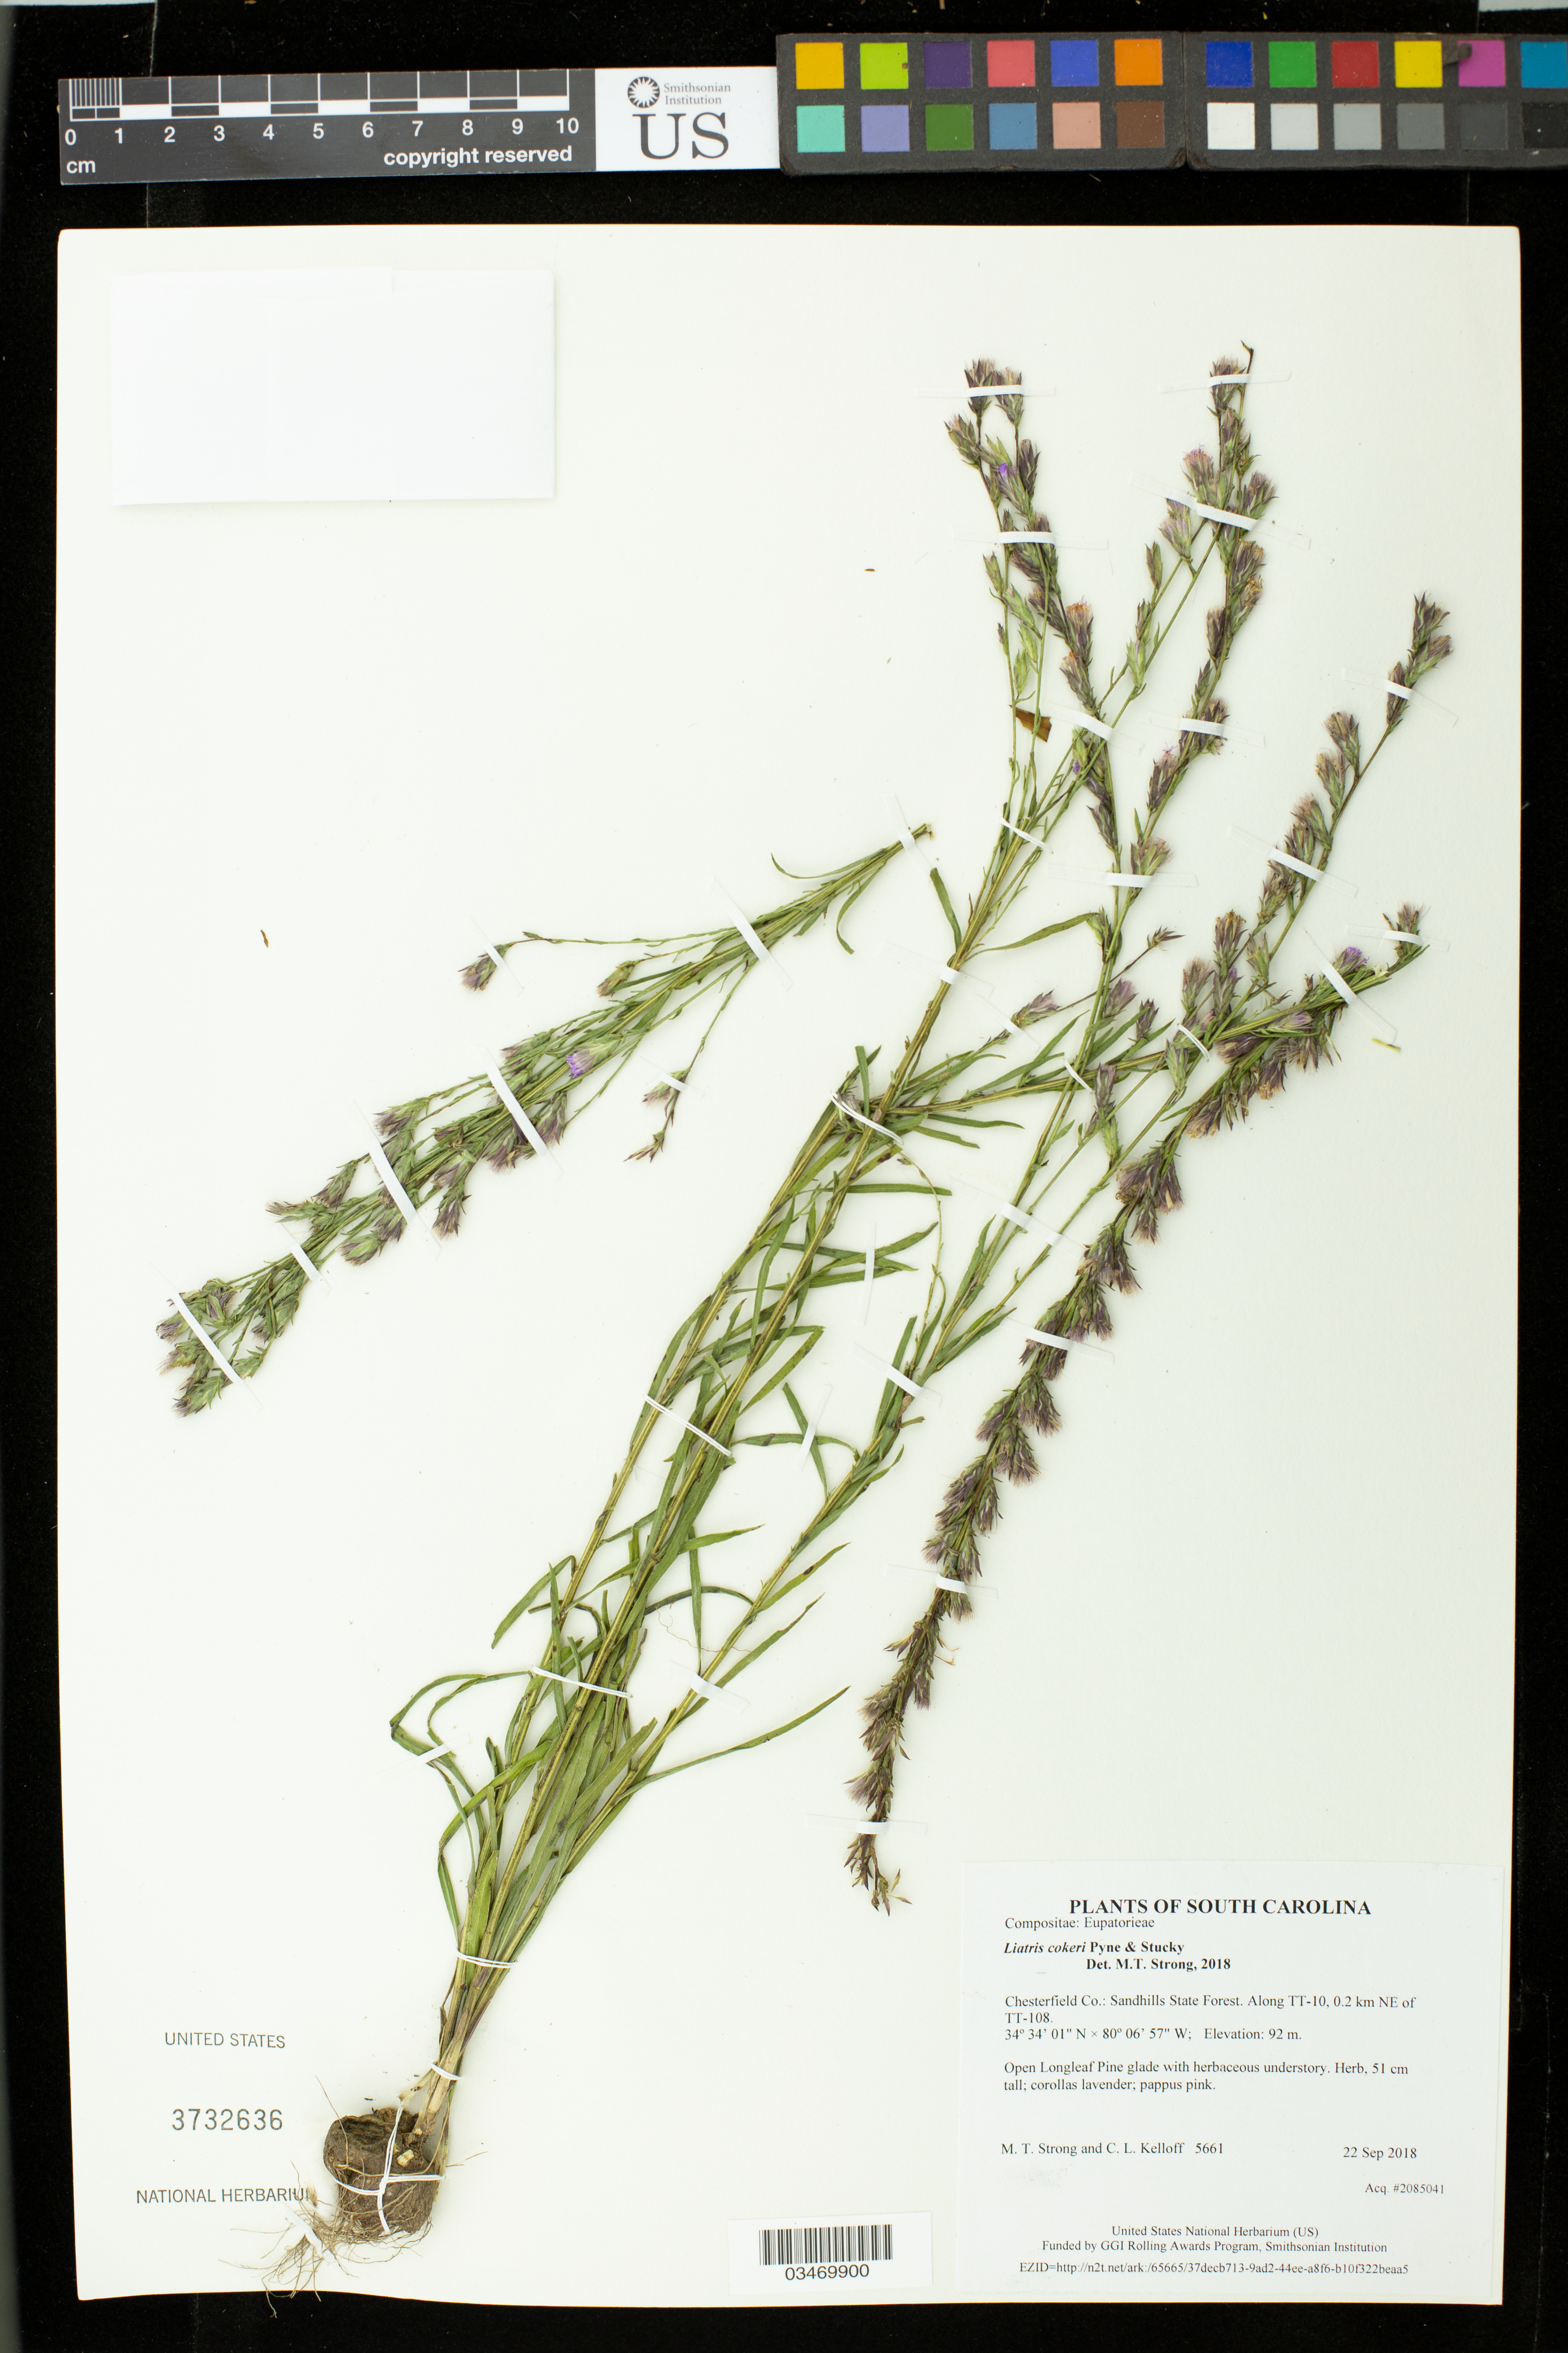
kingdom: Plantae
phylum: Tracheophyta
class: Magnoliopsida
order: Asterales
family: Asteraceae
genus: Liatris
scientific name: Liatris cokeri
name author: Pyne & Stucky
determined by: Strong, M. T., (US), Smithsonian Institution - National Museum of Natural History (UNITED STATES)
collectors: M. T. Strong & C. L. Kelloff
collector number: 5661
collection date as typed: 22 Sep 2018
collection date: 2018-09-22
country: United States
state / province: South Carolina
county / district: Chesterfield Co.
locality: Sandhills State Forest. Edge of pine plantation along TT-10, 0.2 km NE of TT-108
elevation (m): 92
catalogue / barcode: US 3732636